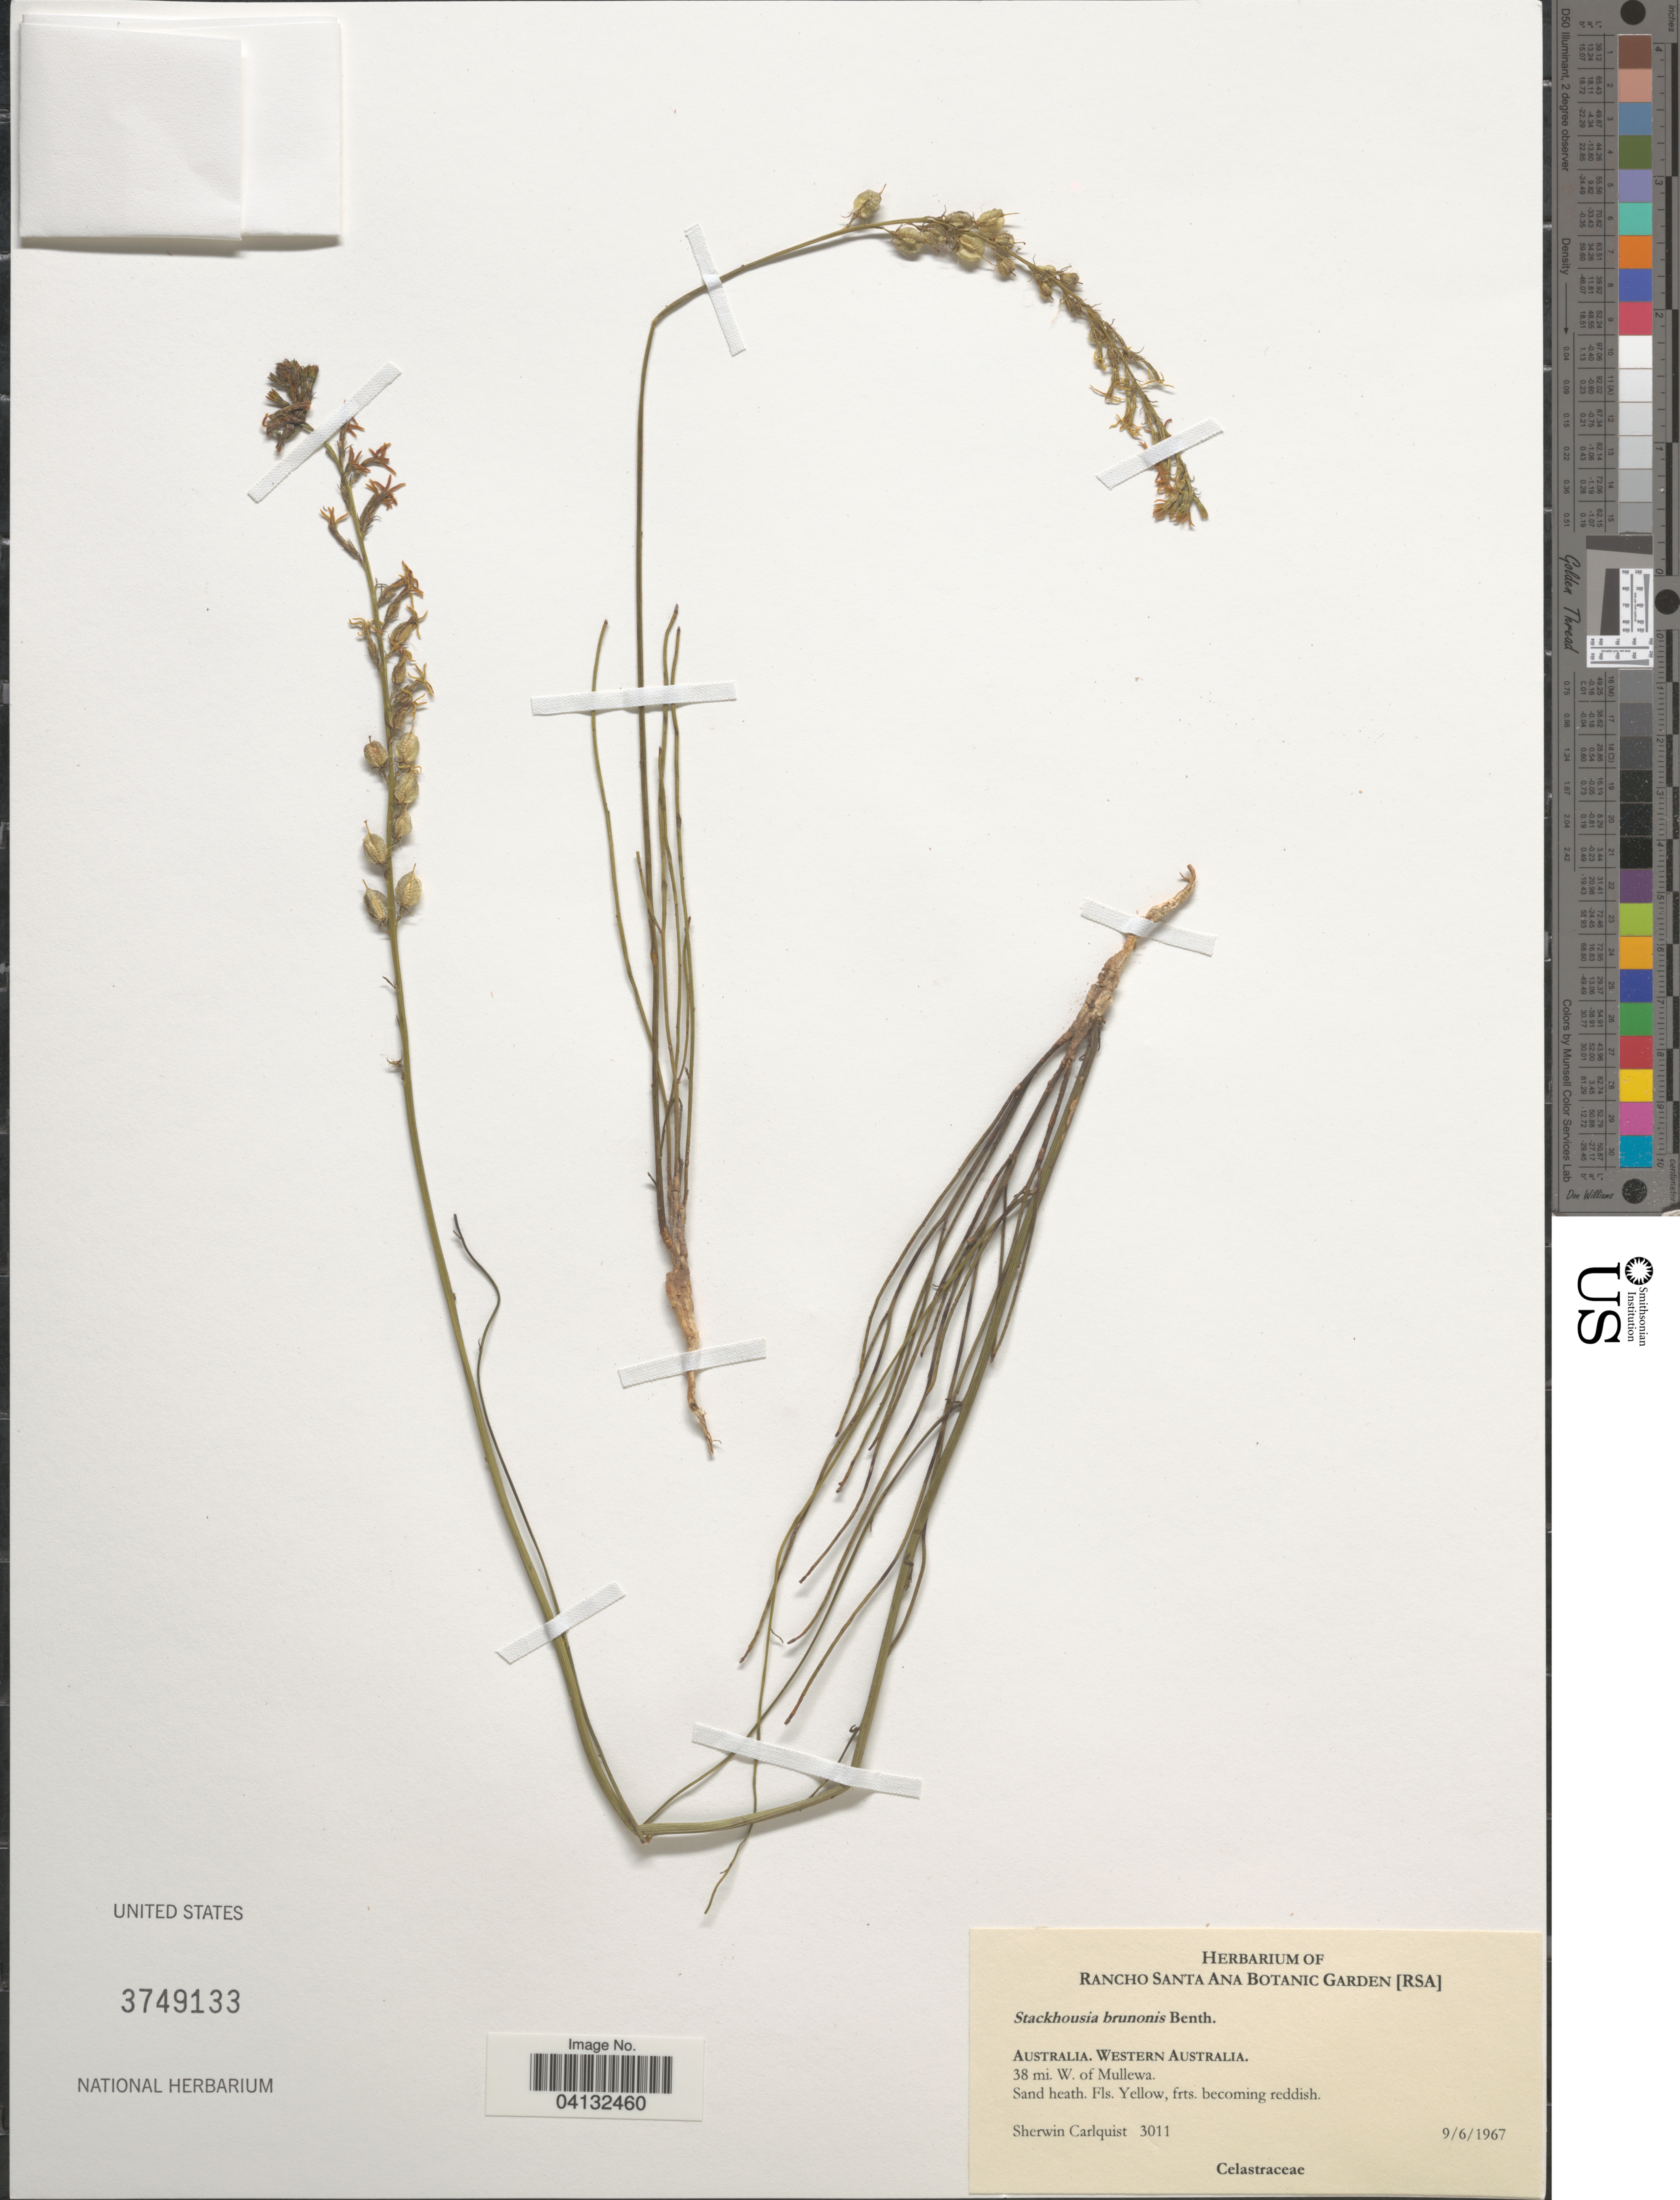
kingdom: Plantae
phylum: Tracheophyta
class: Magnoliopsida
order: Celastrales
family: Celastraceae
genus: Tripterococcus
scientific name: Tripterococcus brunonis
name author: Endl.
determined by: Strong, Mark T., (BOT), Smithsonian Institution - National Museum of Natural History (UNITED STATES)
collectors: S. Carlquist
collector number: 3011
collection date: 1967-06-09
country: Australia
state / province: Western Australia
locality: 38 mi. W. of Mullewa.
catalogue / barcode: US 3749133